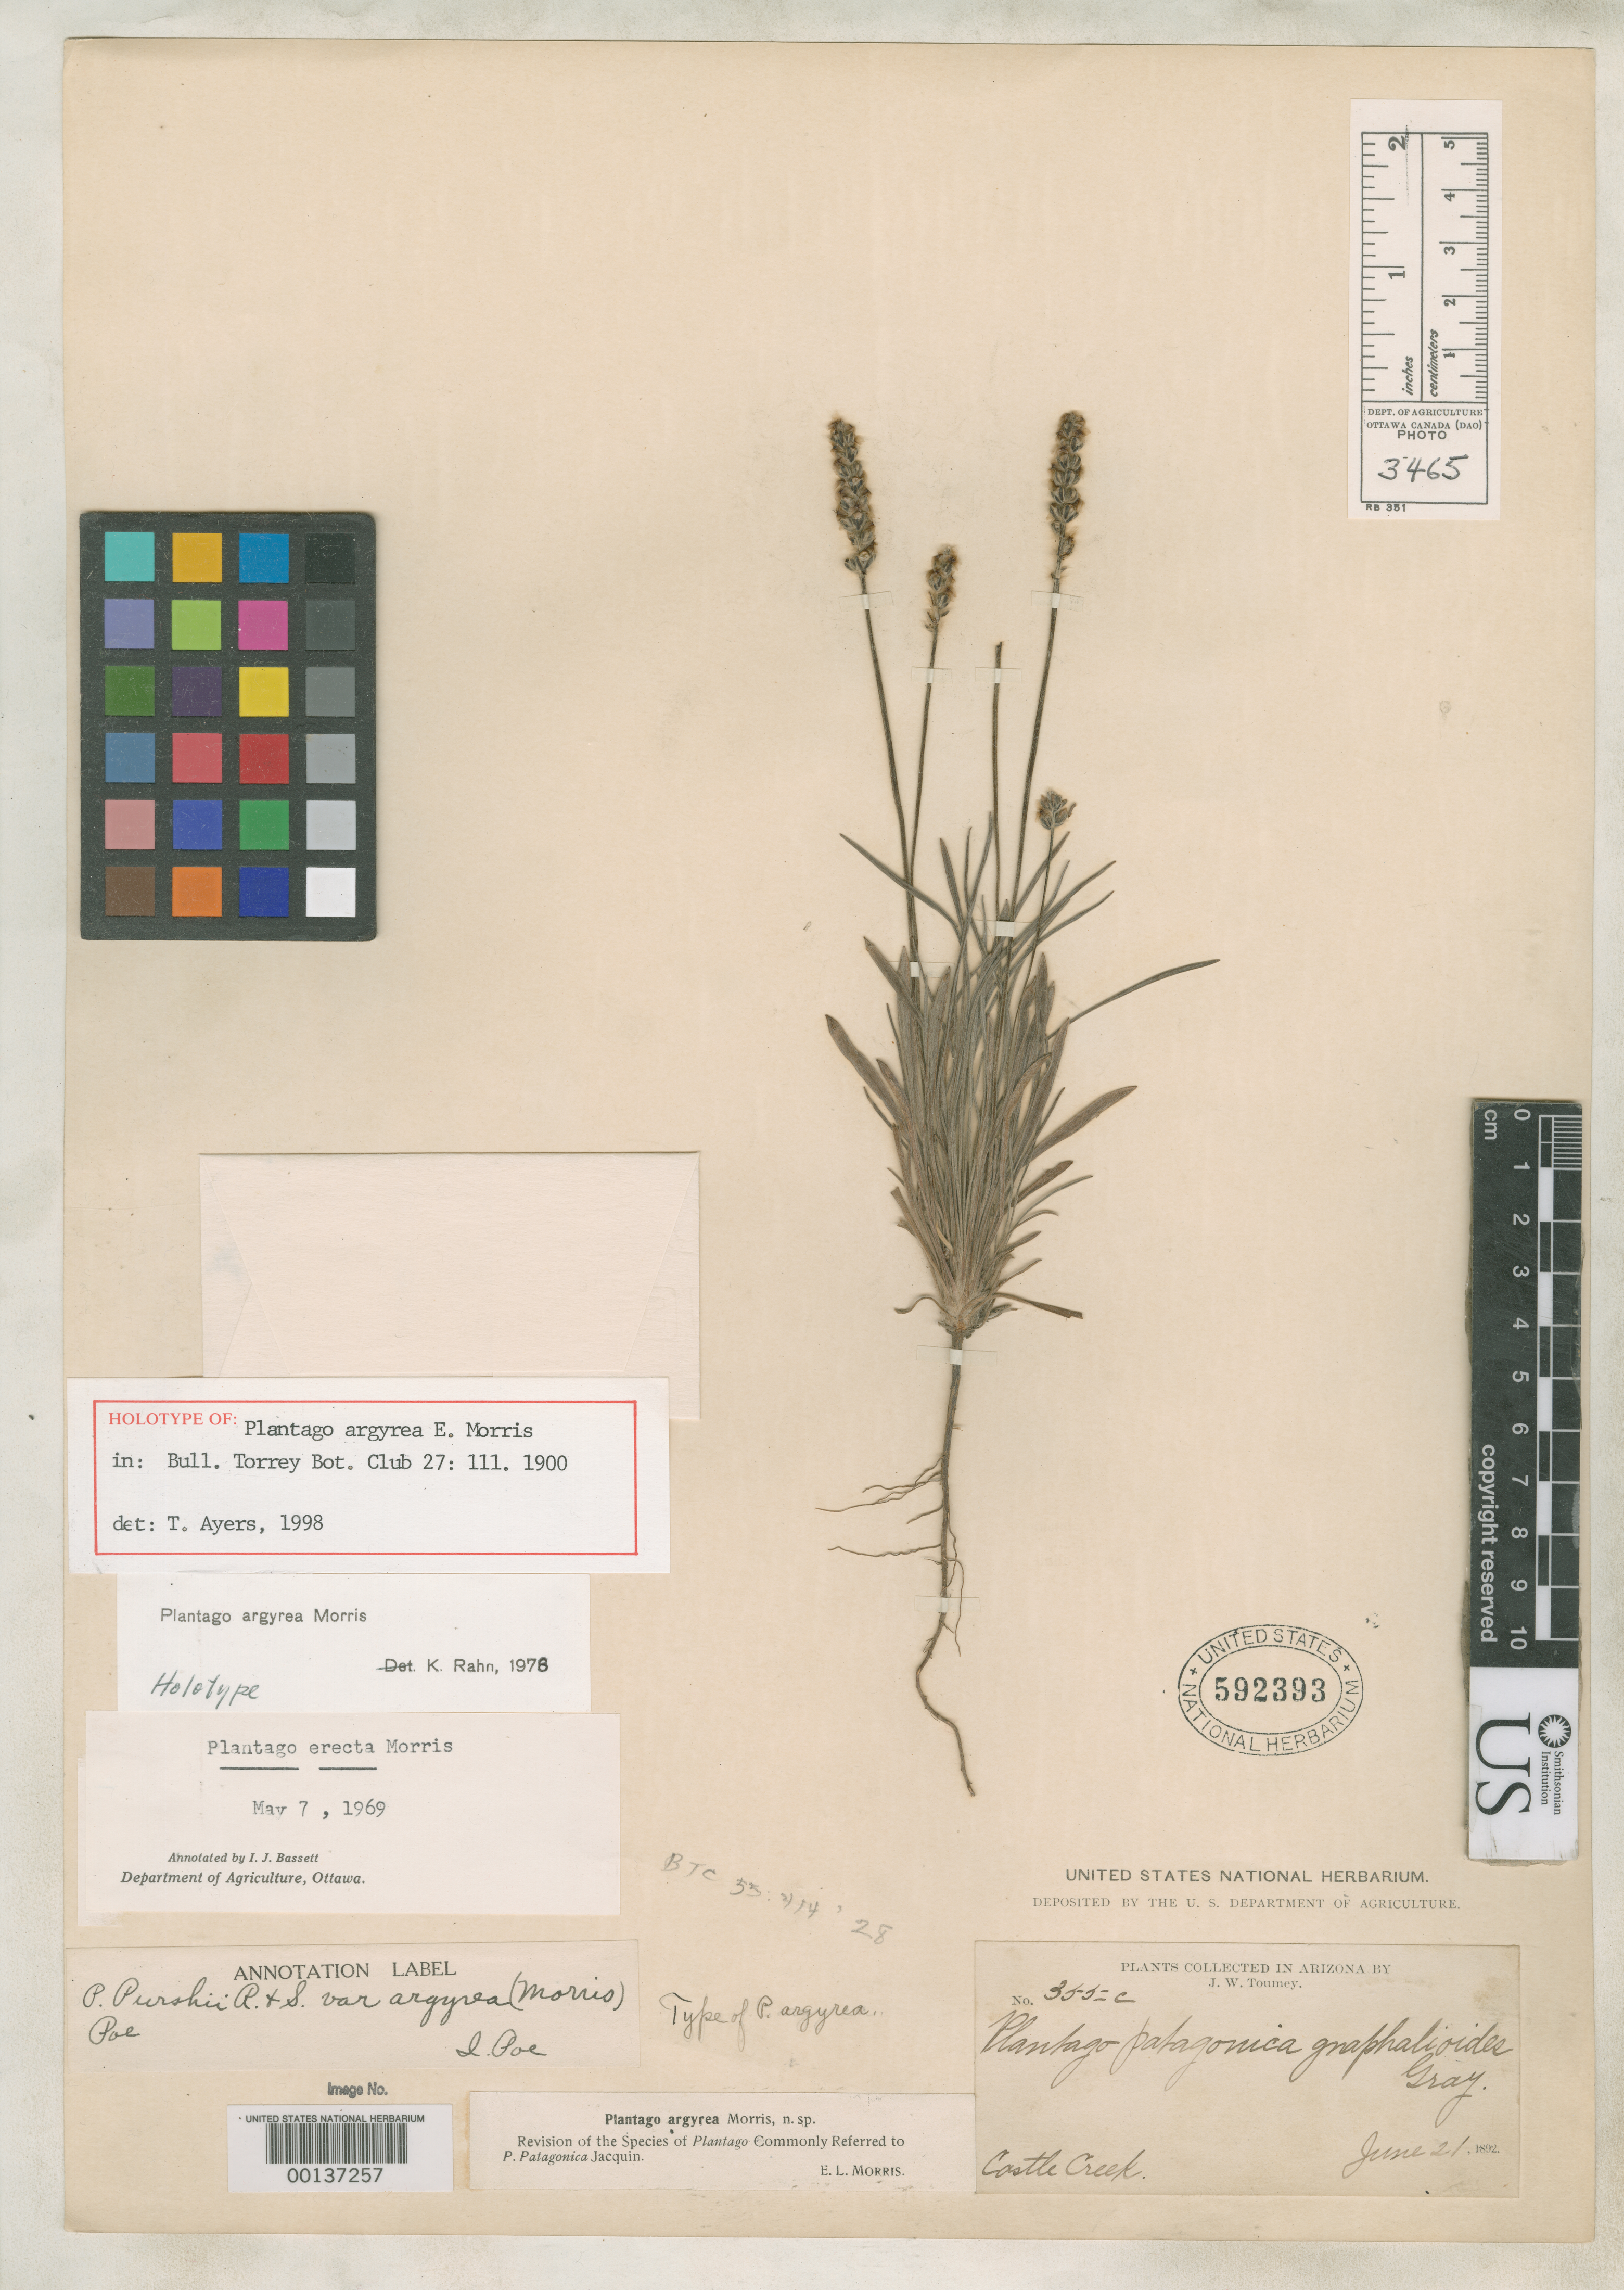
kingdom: Plantae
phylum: Tracheophyta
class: Magnoliopsida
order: Lamiales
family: Plantaginaceae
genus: Plantago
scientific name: Plantago argyrea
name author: E. Morris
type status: Holotype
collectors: J. W. Toumey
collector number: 355c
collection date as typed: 21 Jun 1892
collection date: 1892-06-21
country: United States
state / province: Arizona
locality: Castle Creek.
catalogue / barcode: US 592393